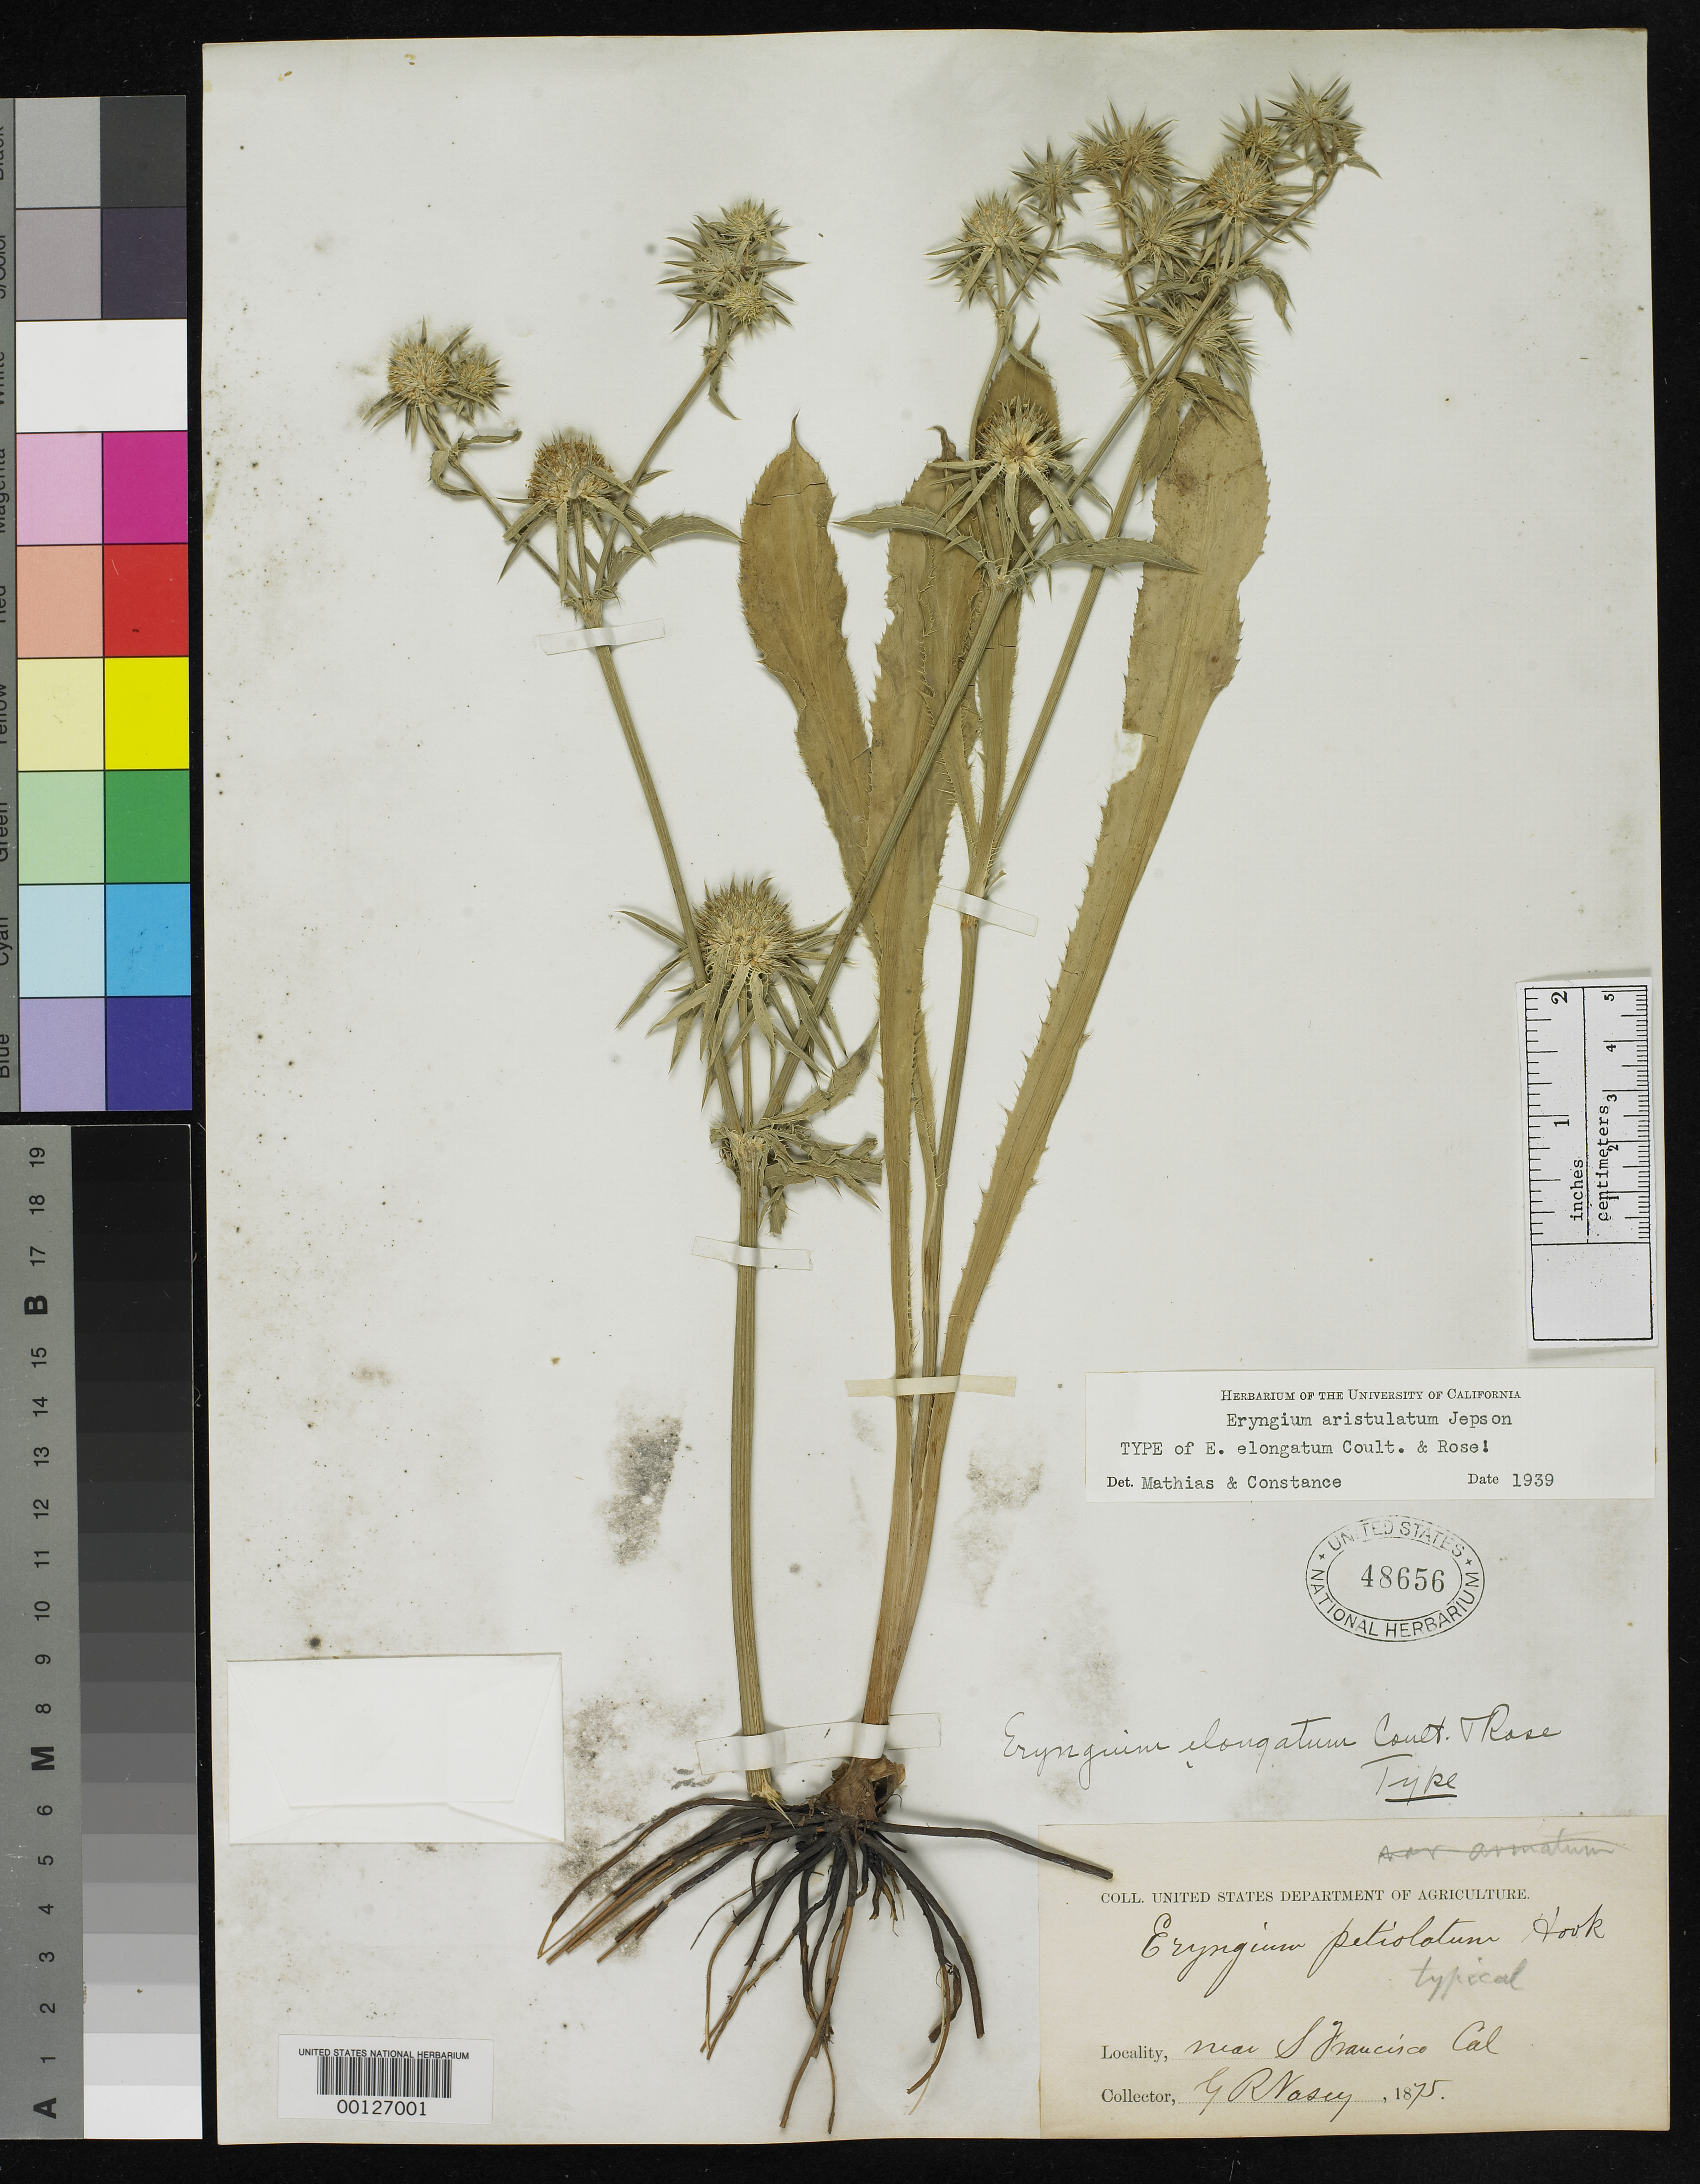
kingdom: Plantae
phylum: Tracheophyta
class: Magnoliopsida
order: Apiales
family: Apiaceae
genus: Eryngium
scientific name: Eryngium elongatum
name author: J.M. Coult. & Rose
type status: Holotype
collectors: G. R. Vasey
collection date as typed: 1875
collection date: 1875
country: United States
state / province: California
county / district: San Francisco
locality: Near San Francisco.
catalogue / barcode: US 48656